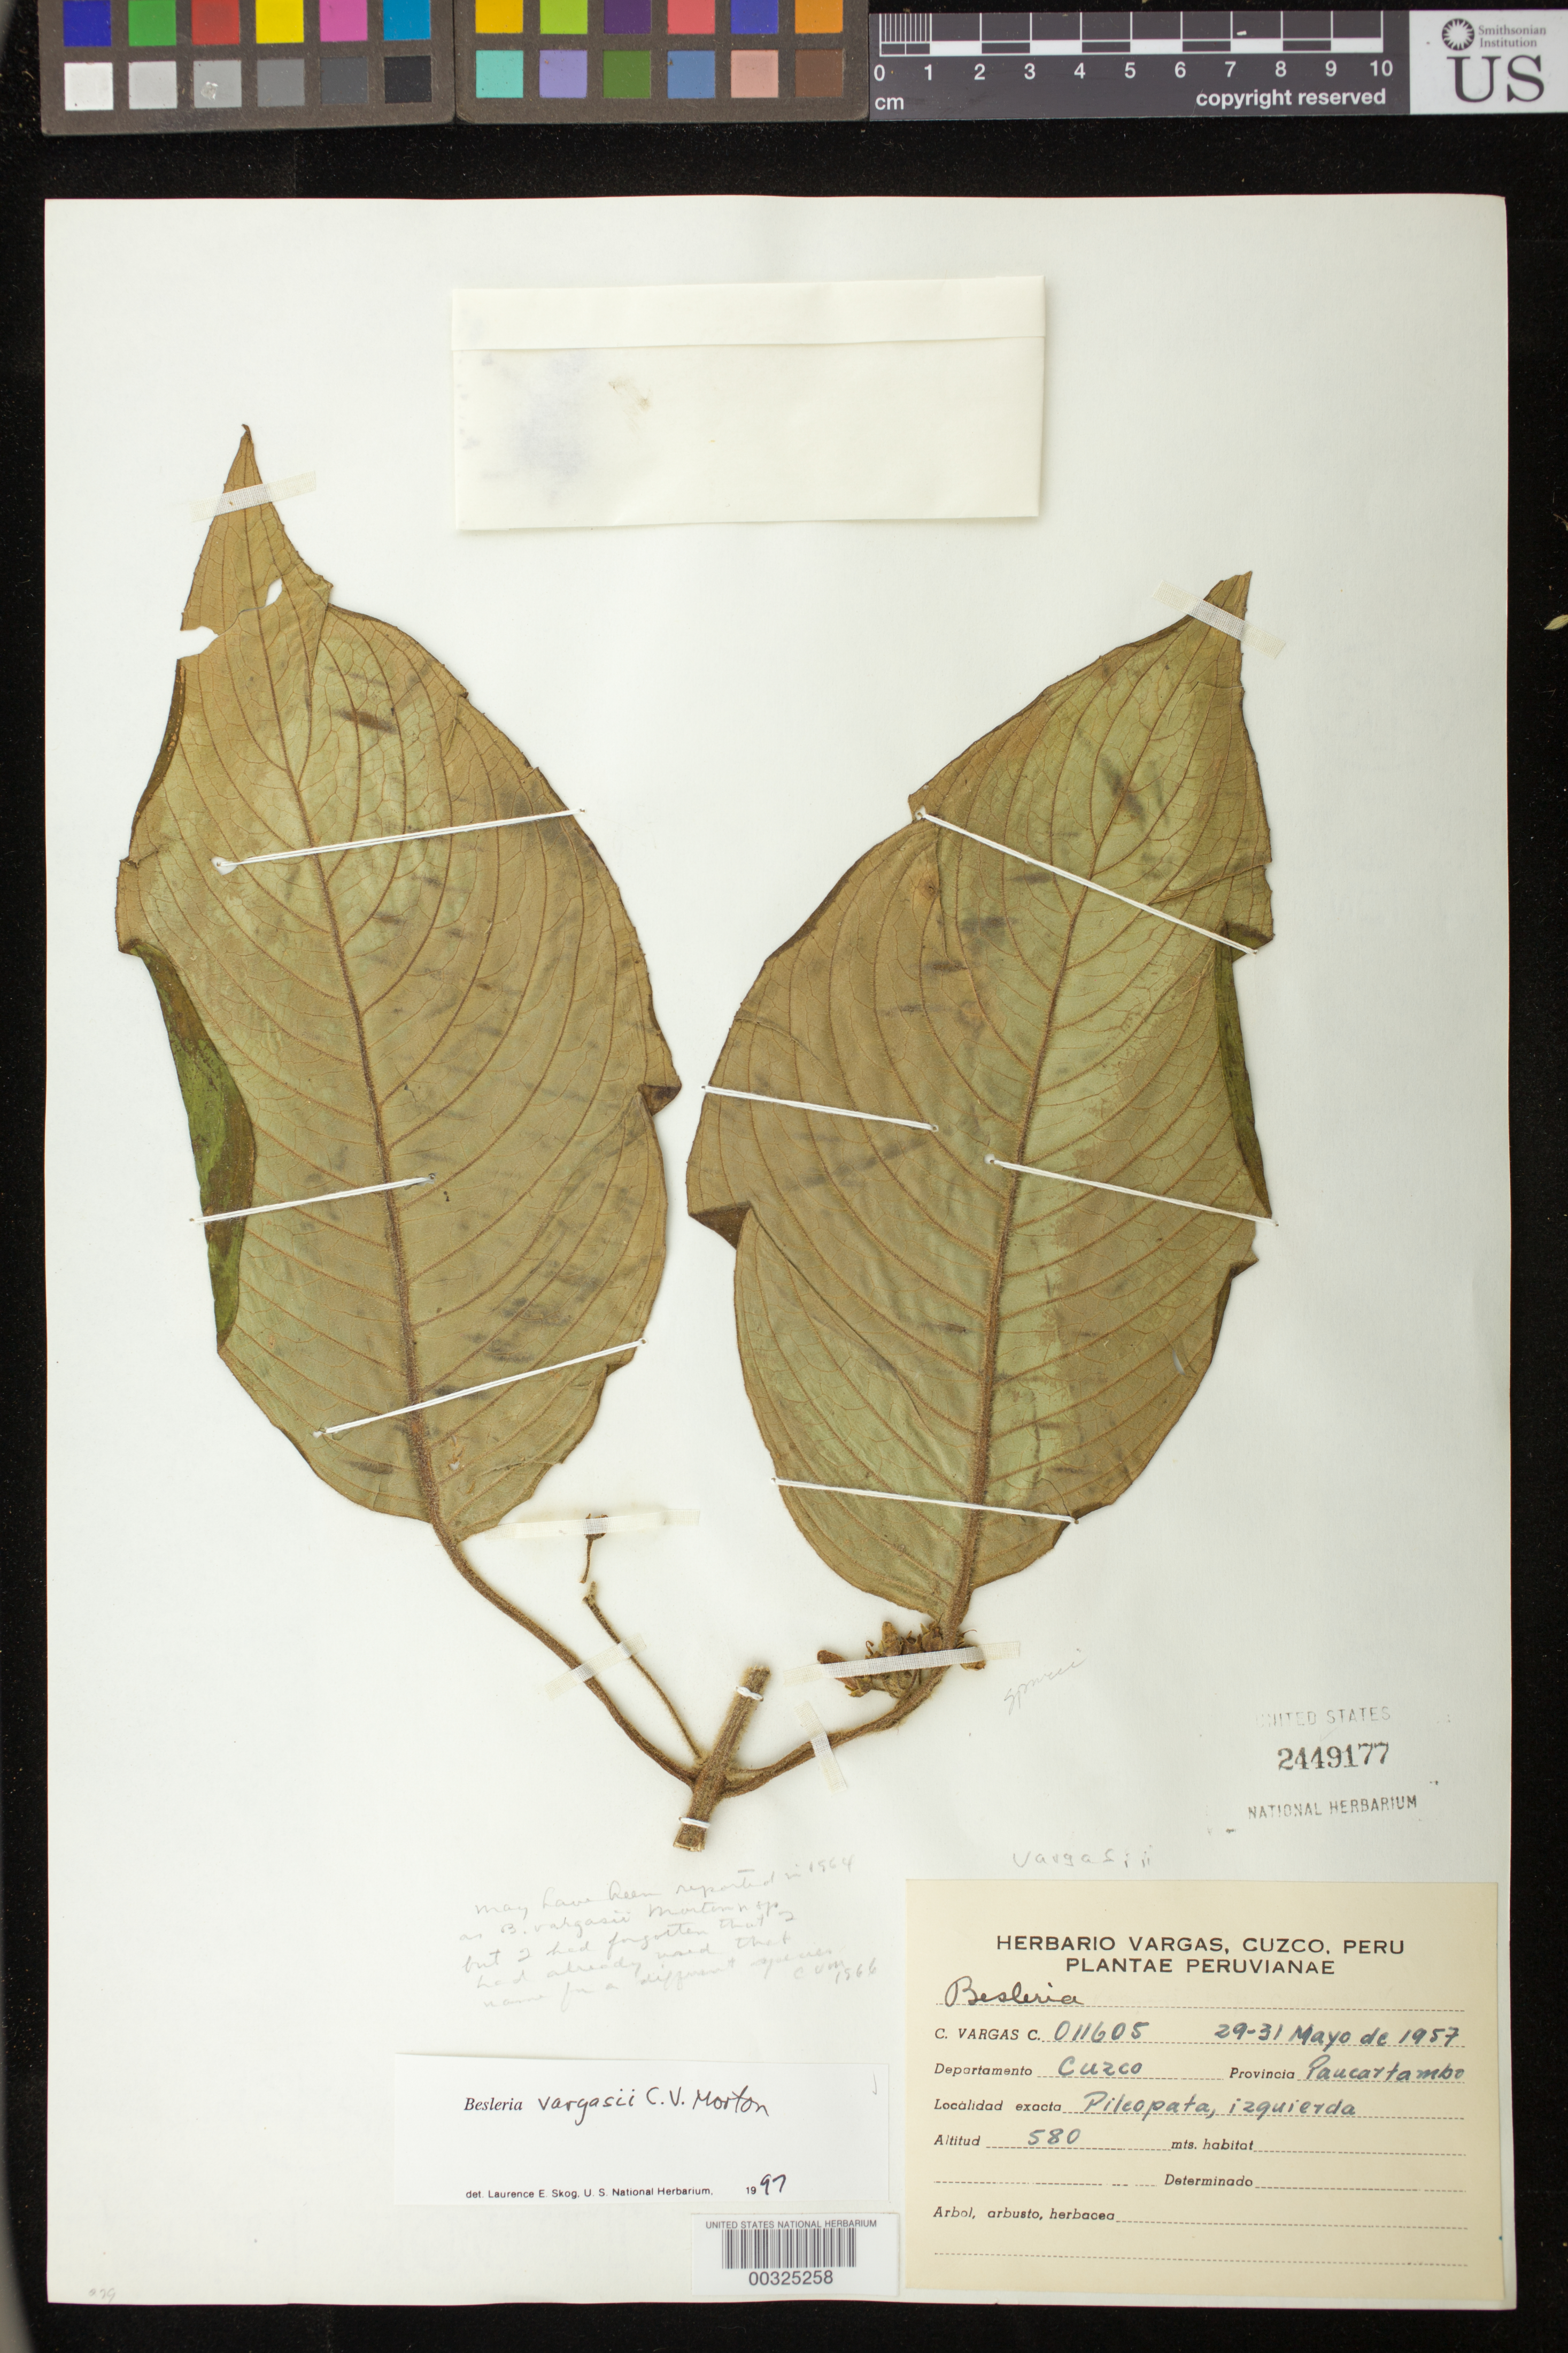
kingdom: Plantae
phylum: Tracheophyta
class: Magnoliopsida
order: Lamiales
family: Gesneriaceae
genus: Besleria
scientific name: Besleria vargasii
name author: C.V. Morton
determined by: Skog, Laurence E.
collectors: C. Vargas C.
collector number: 11605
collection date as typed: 29-31 May 1957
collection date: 1957-05-29/1957-05-31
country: Peru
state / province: Cusco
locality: Prov. Paucartambo; Pilcopata, izquierda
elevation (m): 580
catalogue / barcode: US 2449177